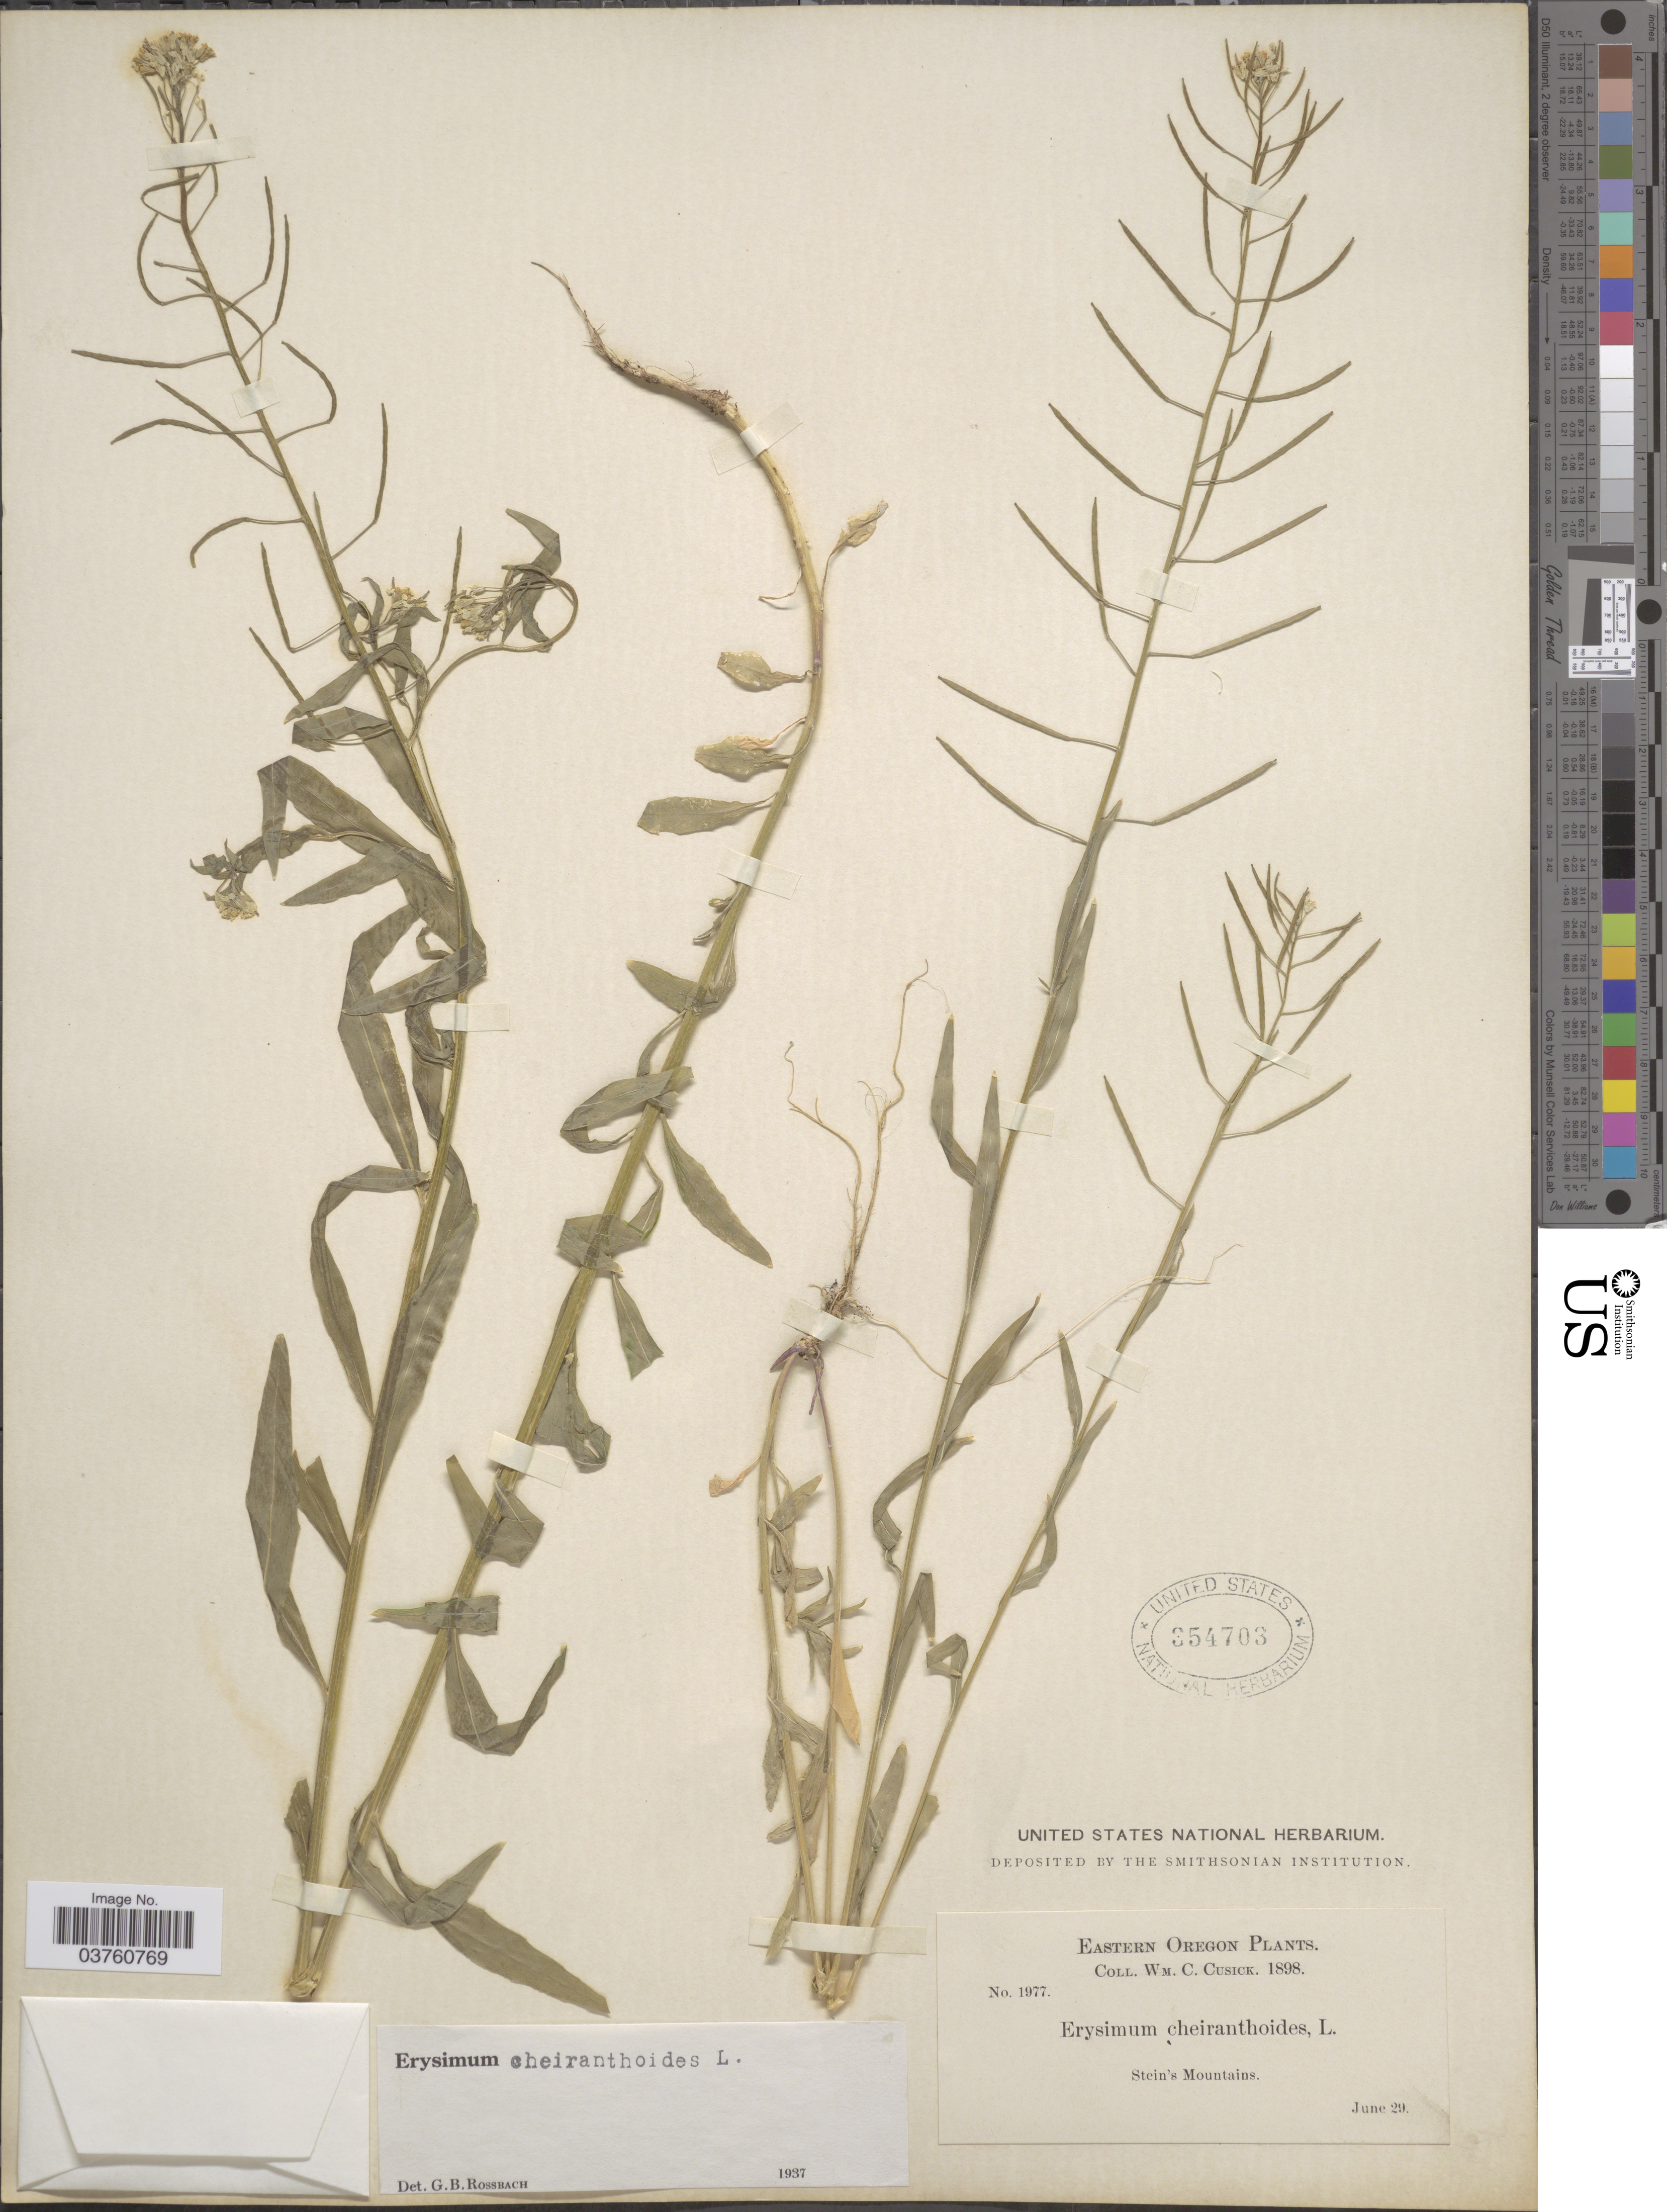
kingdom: Plantae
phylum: Tracheophyta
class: Magnoliopsida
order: Brassicales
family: Brassicaceae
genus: Erysimum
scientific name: Erysimum cheiranthoides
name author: L.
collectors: W. C. Cusick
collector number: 1977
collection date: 1898-06-29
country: United States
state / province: Oregon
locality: Eastern Oregon. Stein's Mountains.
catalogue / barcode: US 354703